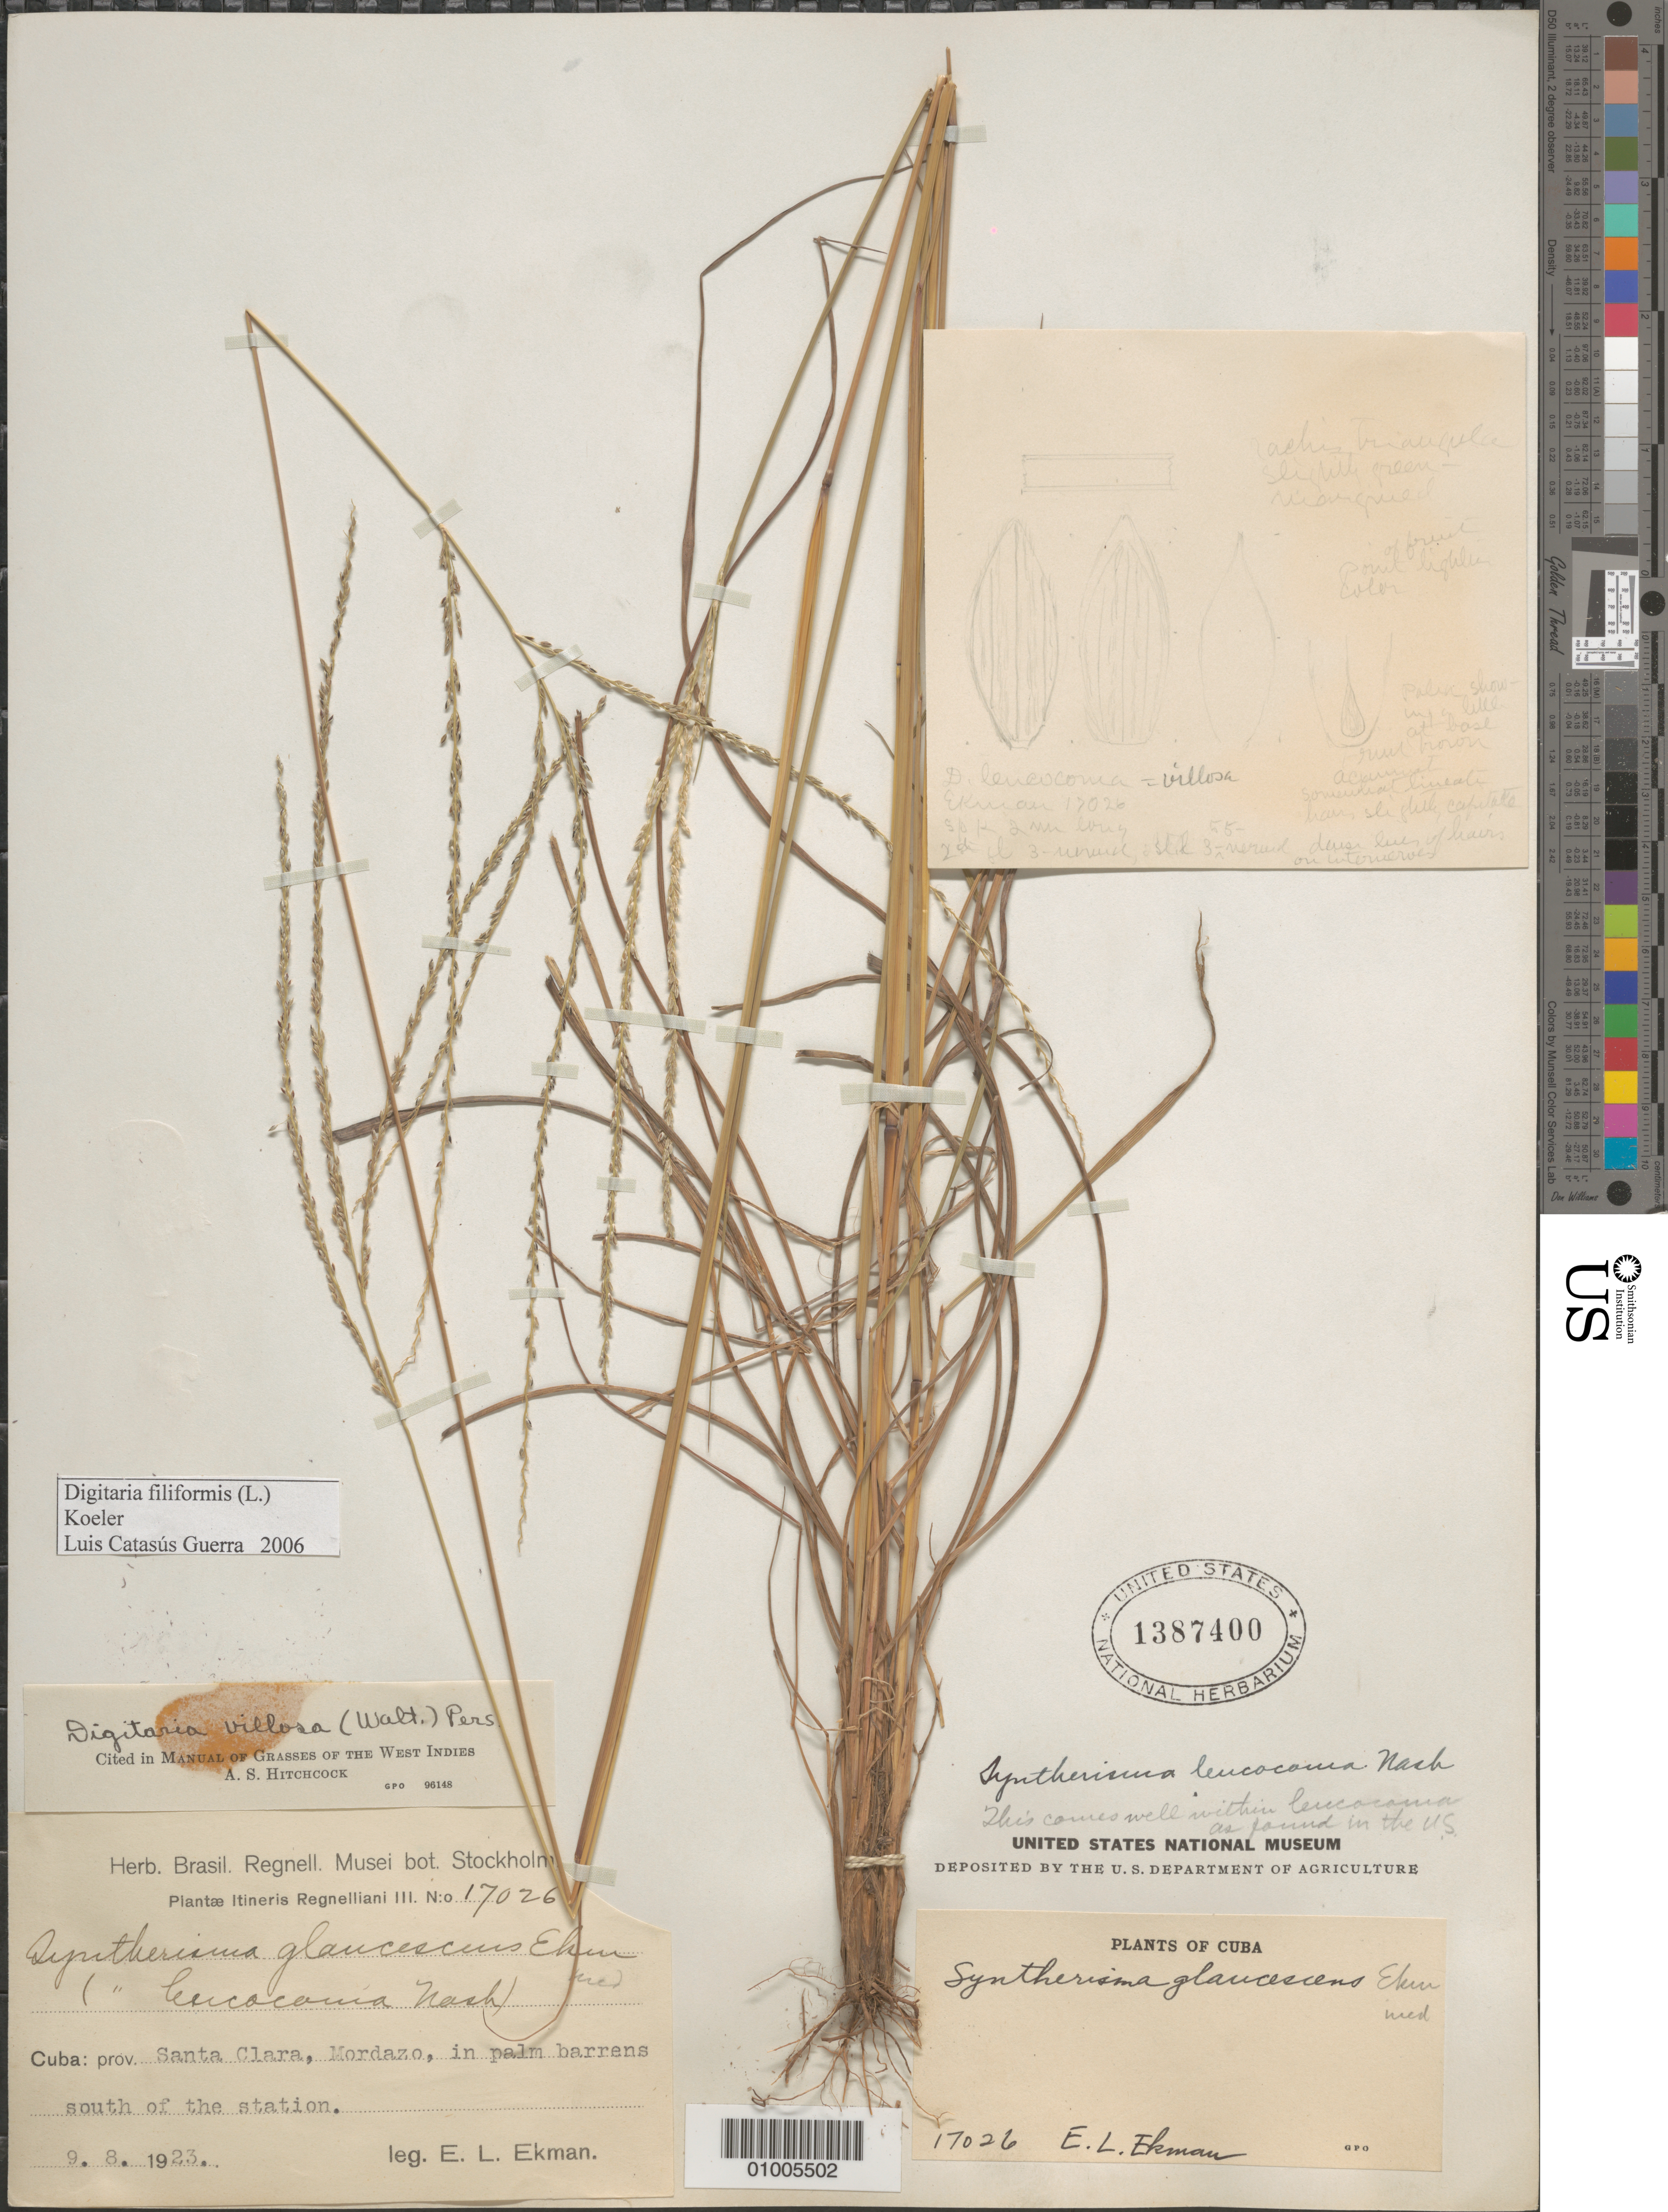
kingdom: Plantae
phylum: Tracheophyta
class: Liliopsida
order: Poales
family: Poaceae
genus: Digitaria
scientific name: Digitaria filiformis var. filiformis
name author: (L.) Koeler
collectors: E. L. Ekman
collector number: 17026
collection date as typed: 08 Sep 1923 or 09 Aug 1923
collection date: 1923-08-09 or 1923-09-08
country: Cuba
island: Cuba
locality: Santa Clara, Mordazo, in pam barrens S of the station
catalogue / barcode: US 1387400